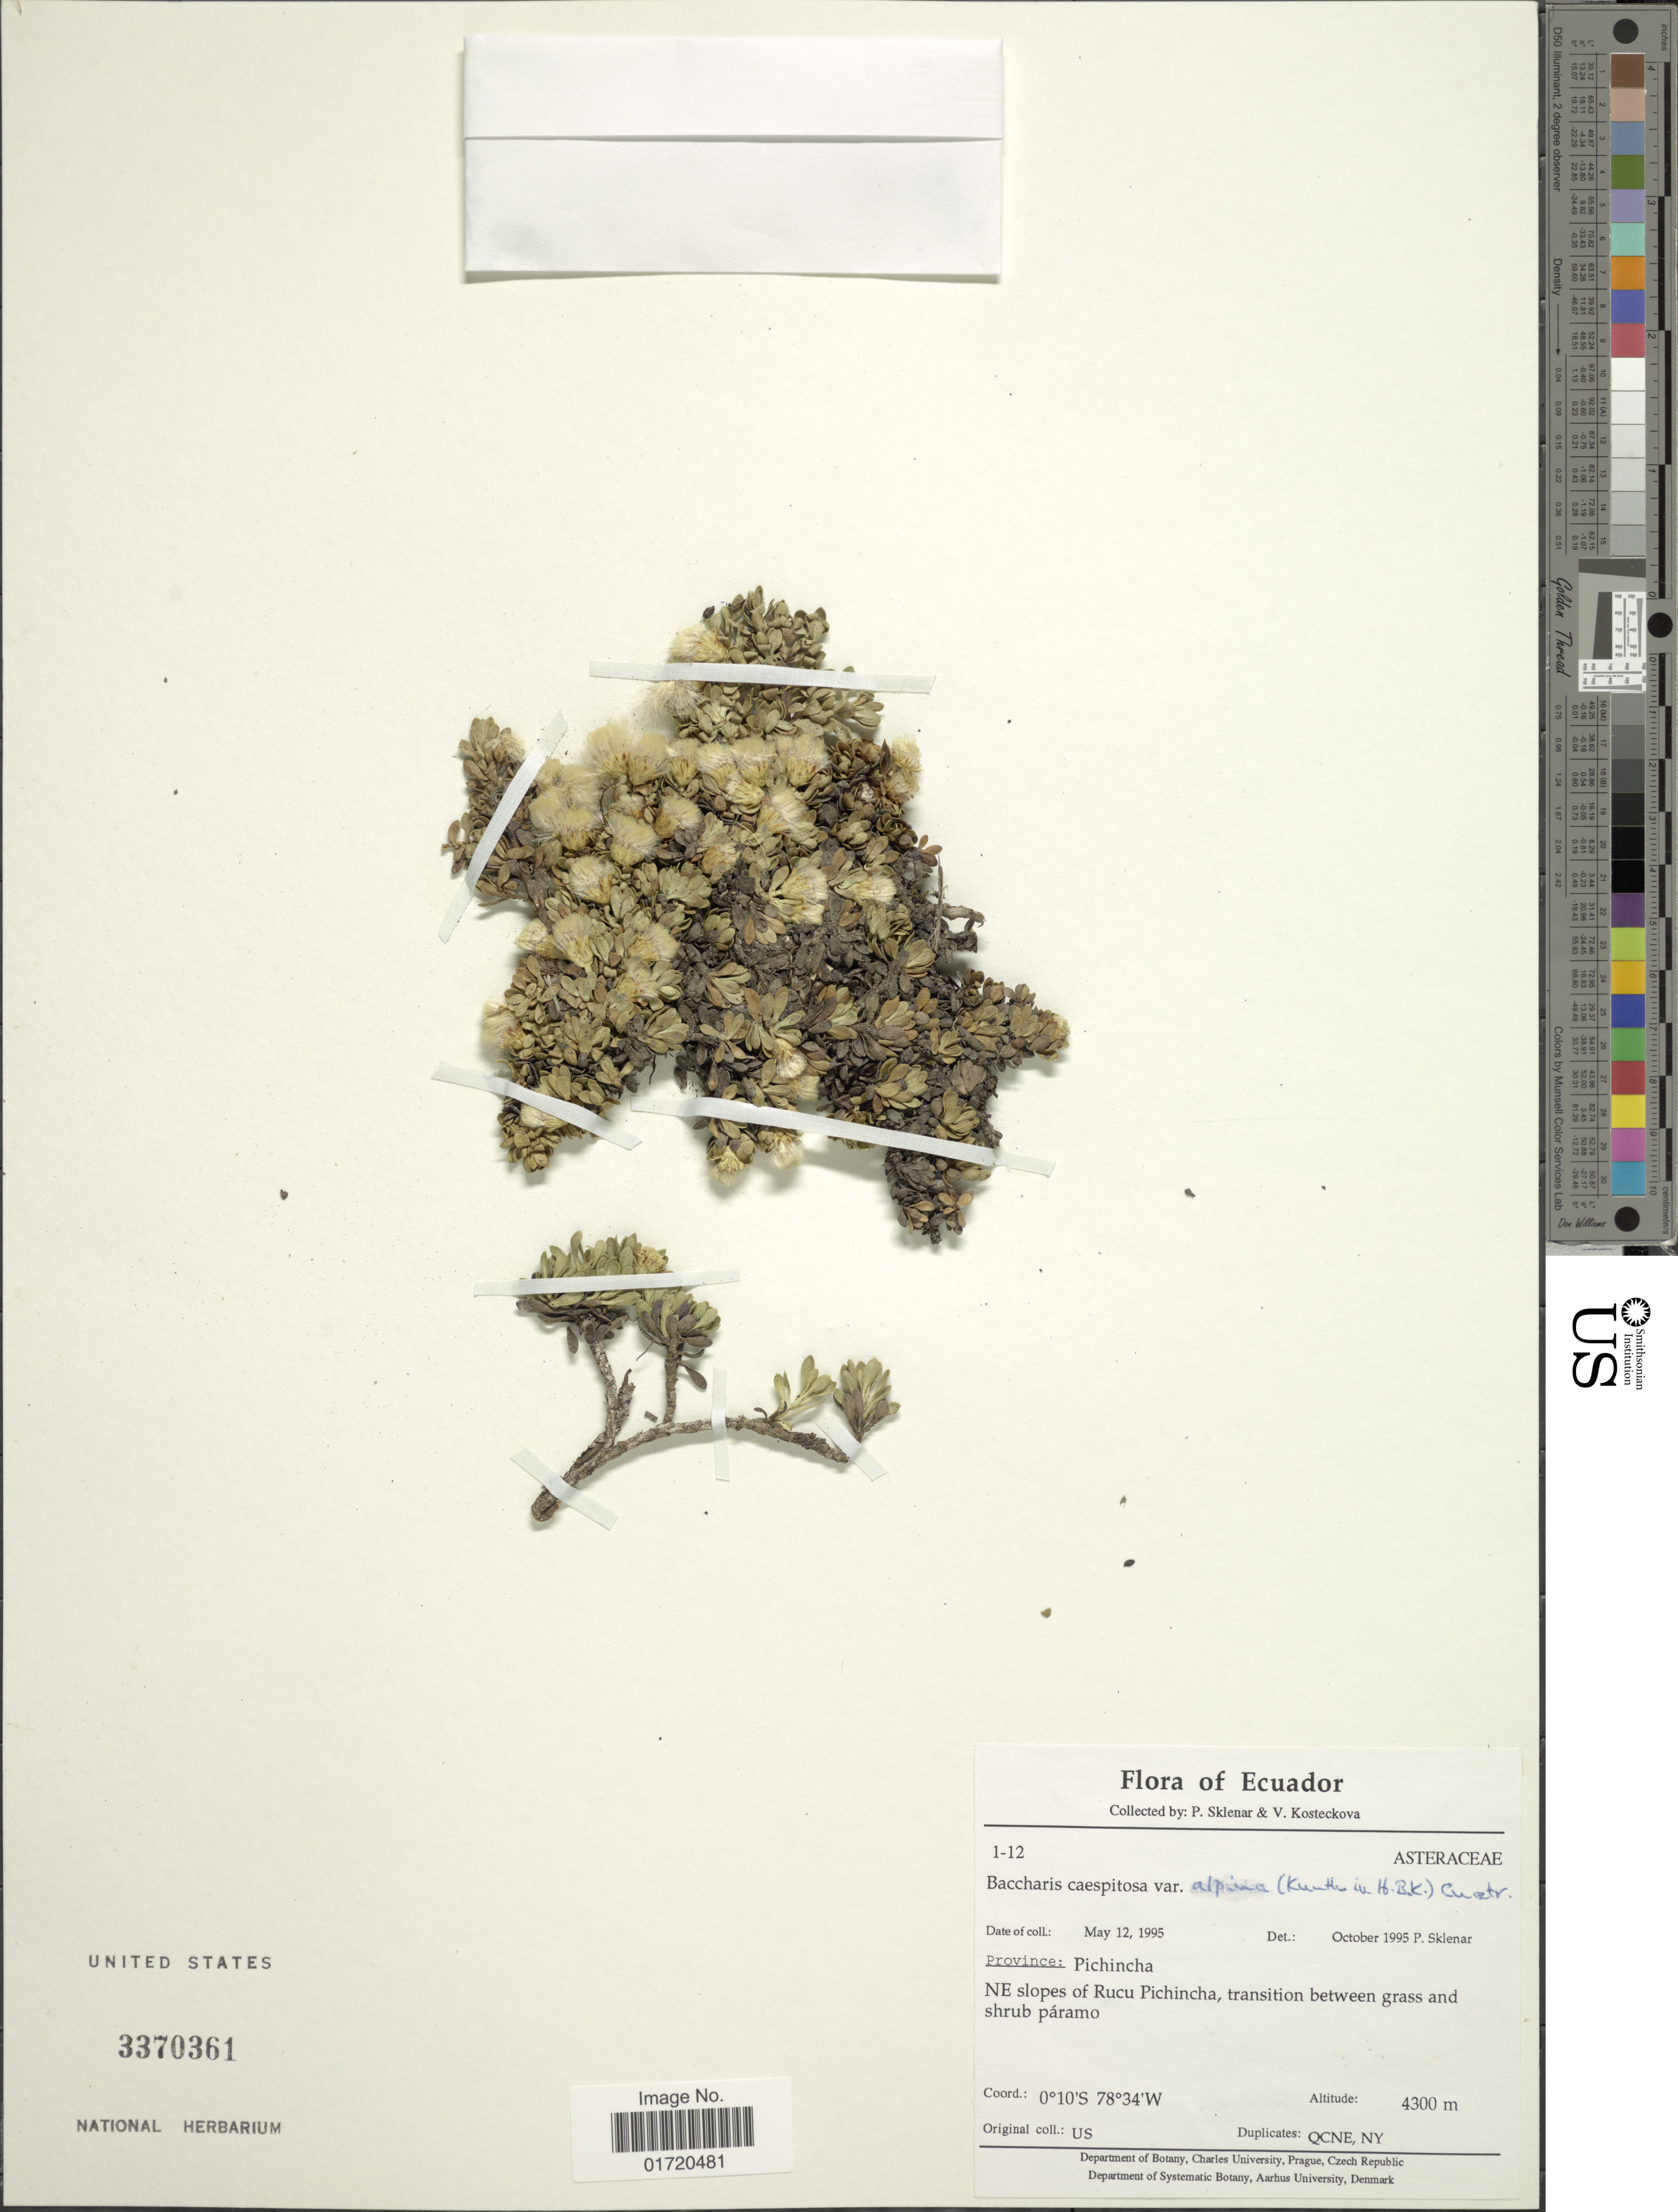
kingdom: Plantae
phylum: Tracheophyta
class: Magnoliopsida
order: Asterales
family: Asteraceae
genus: Baccharis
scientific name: Baccharis caespitosa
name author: (Ruiz & Pav.) Pers.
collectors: P. Sklenár & V. Kosteckova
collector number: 1-12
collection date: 1995-05-12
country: Ecuador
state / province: Pichincha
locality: NE slopes of Rucu Pichincha.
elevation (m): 4300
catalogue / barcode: US 3370361